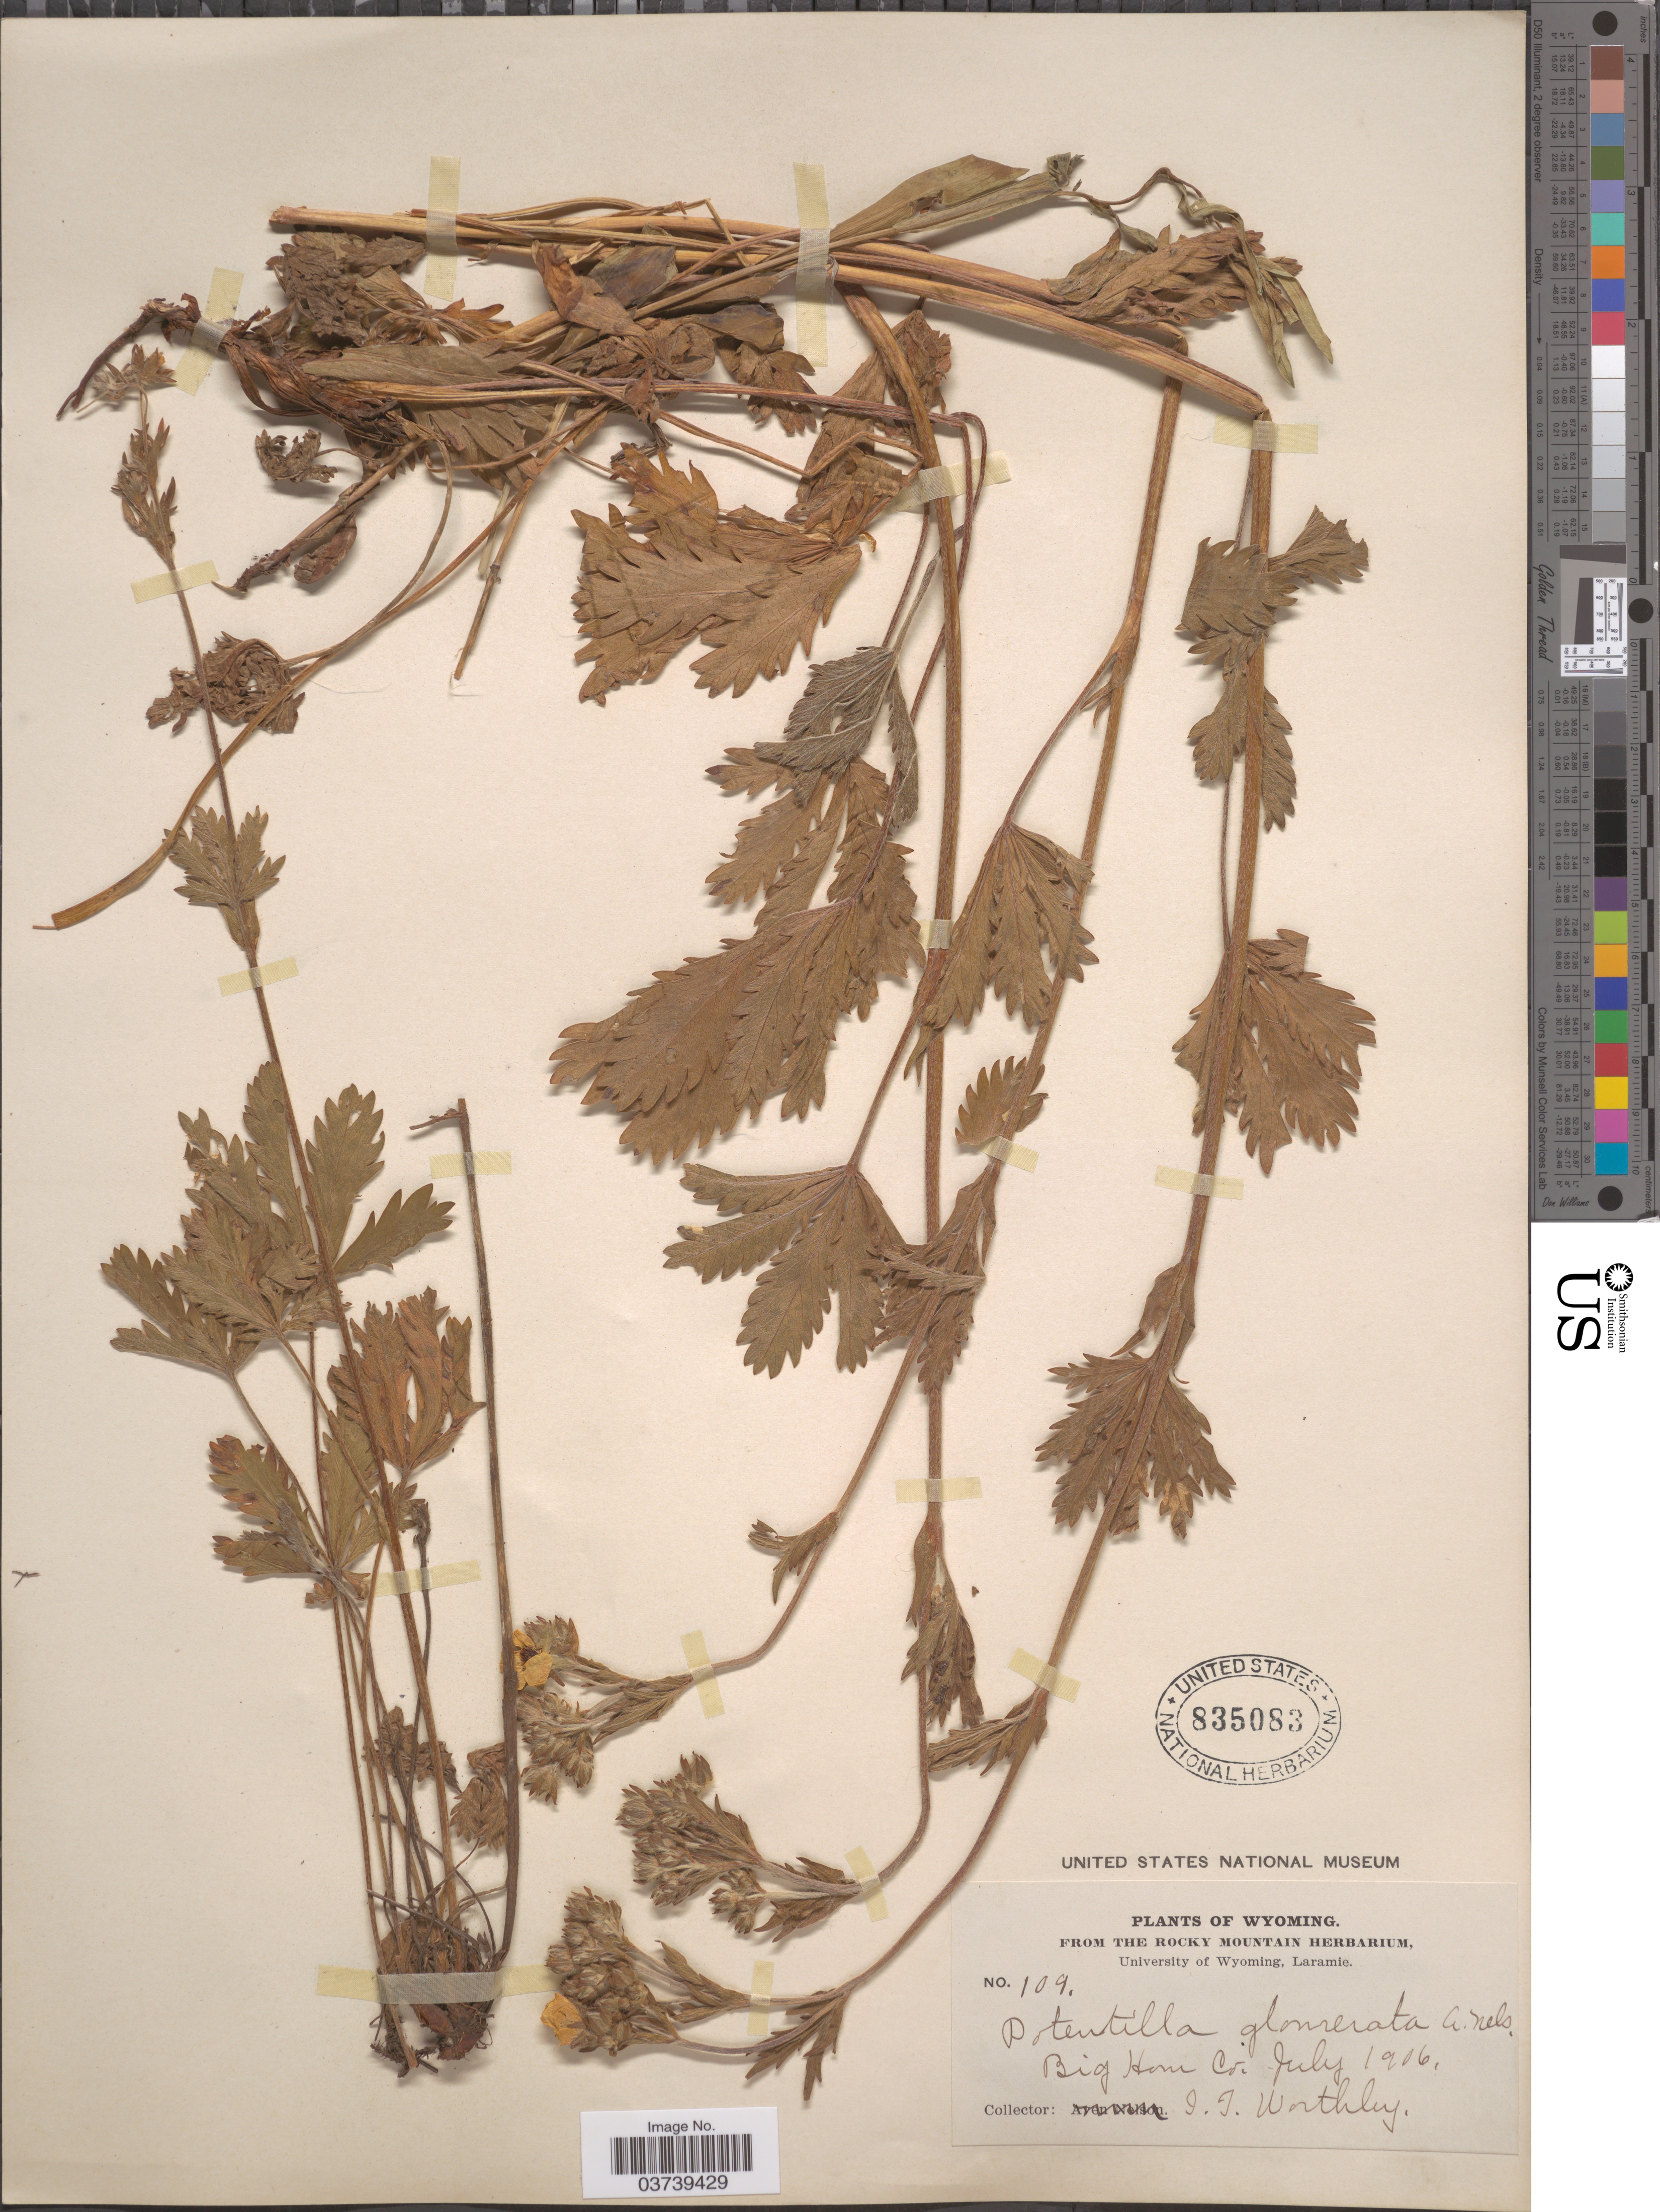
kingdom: Plantae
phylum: Tracheophyta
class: Magnoliopsida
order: Rosales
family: Rosaceae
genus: Potentilla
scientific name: Potentilla gracilis var. fastigiata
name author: (Nutt.) S. Watson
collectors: I. Worthley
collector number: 109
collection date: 1906-07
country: United States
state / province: Wyoming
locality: Big Horn Co.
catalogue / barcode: US 835083